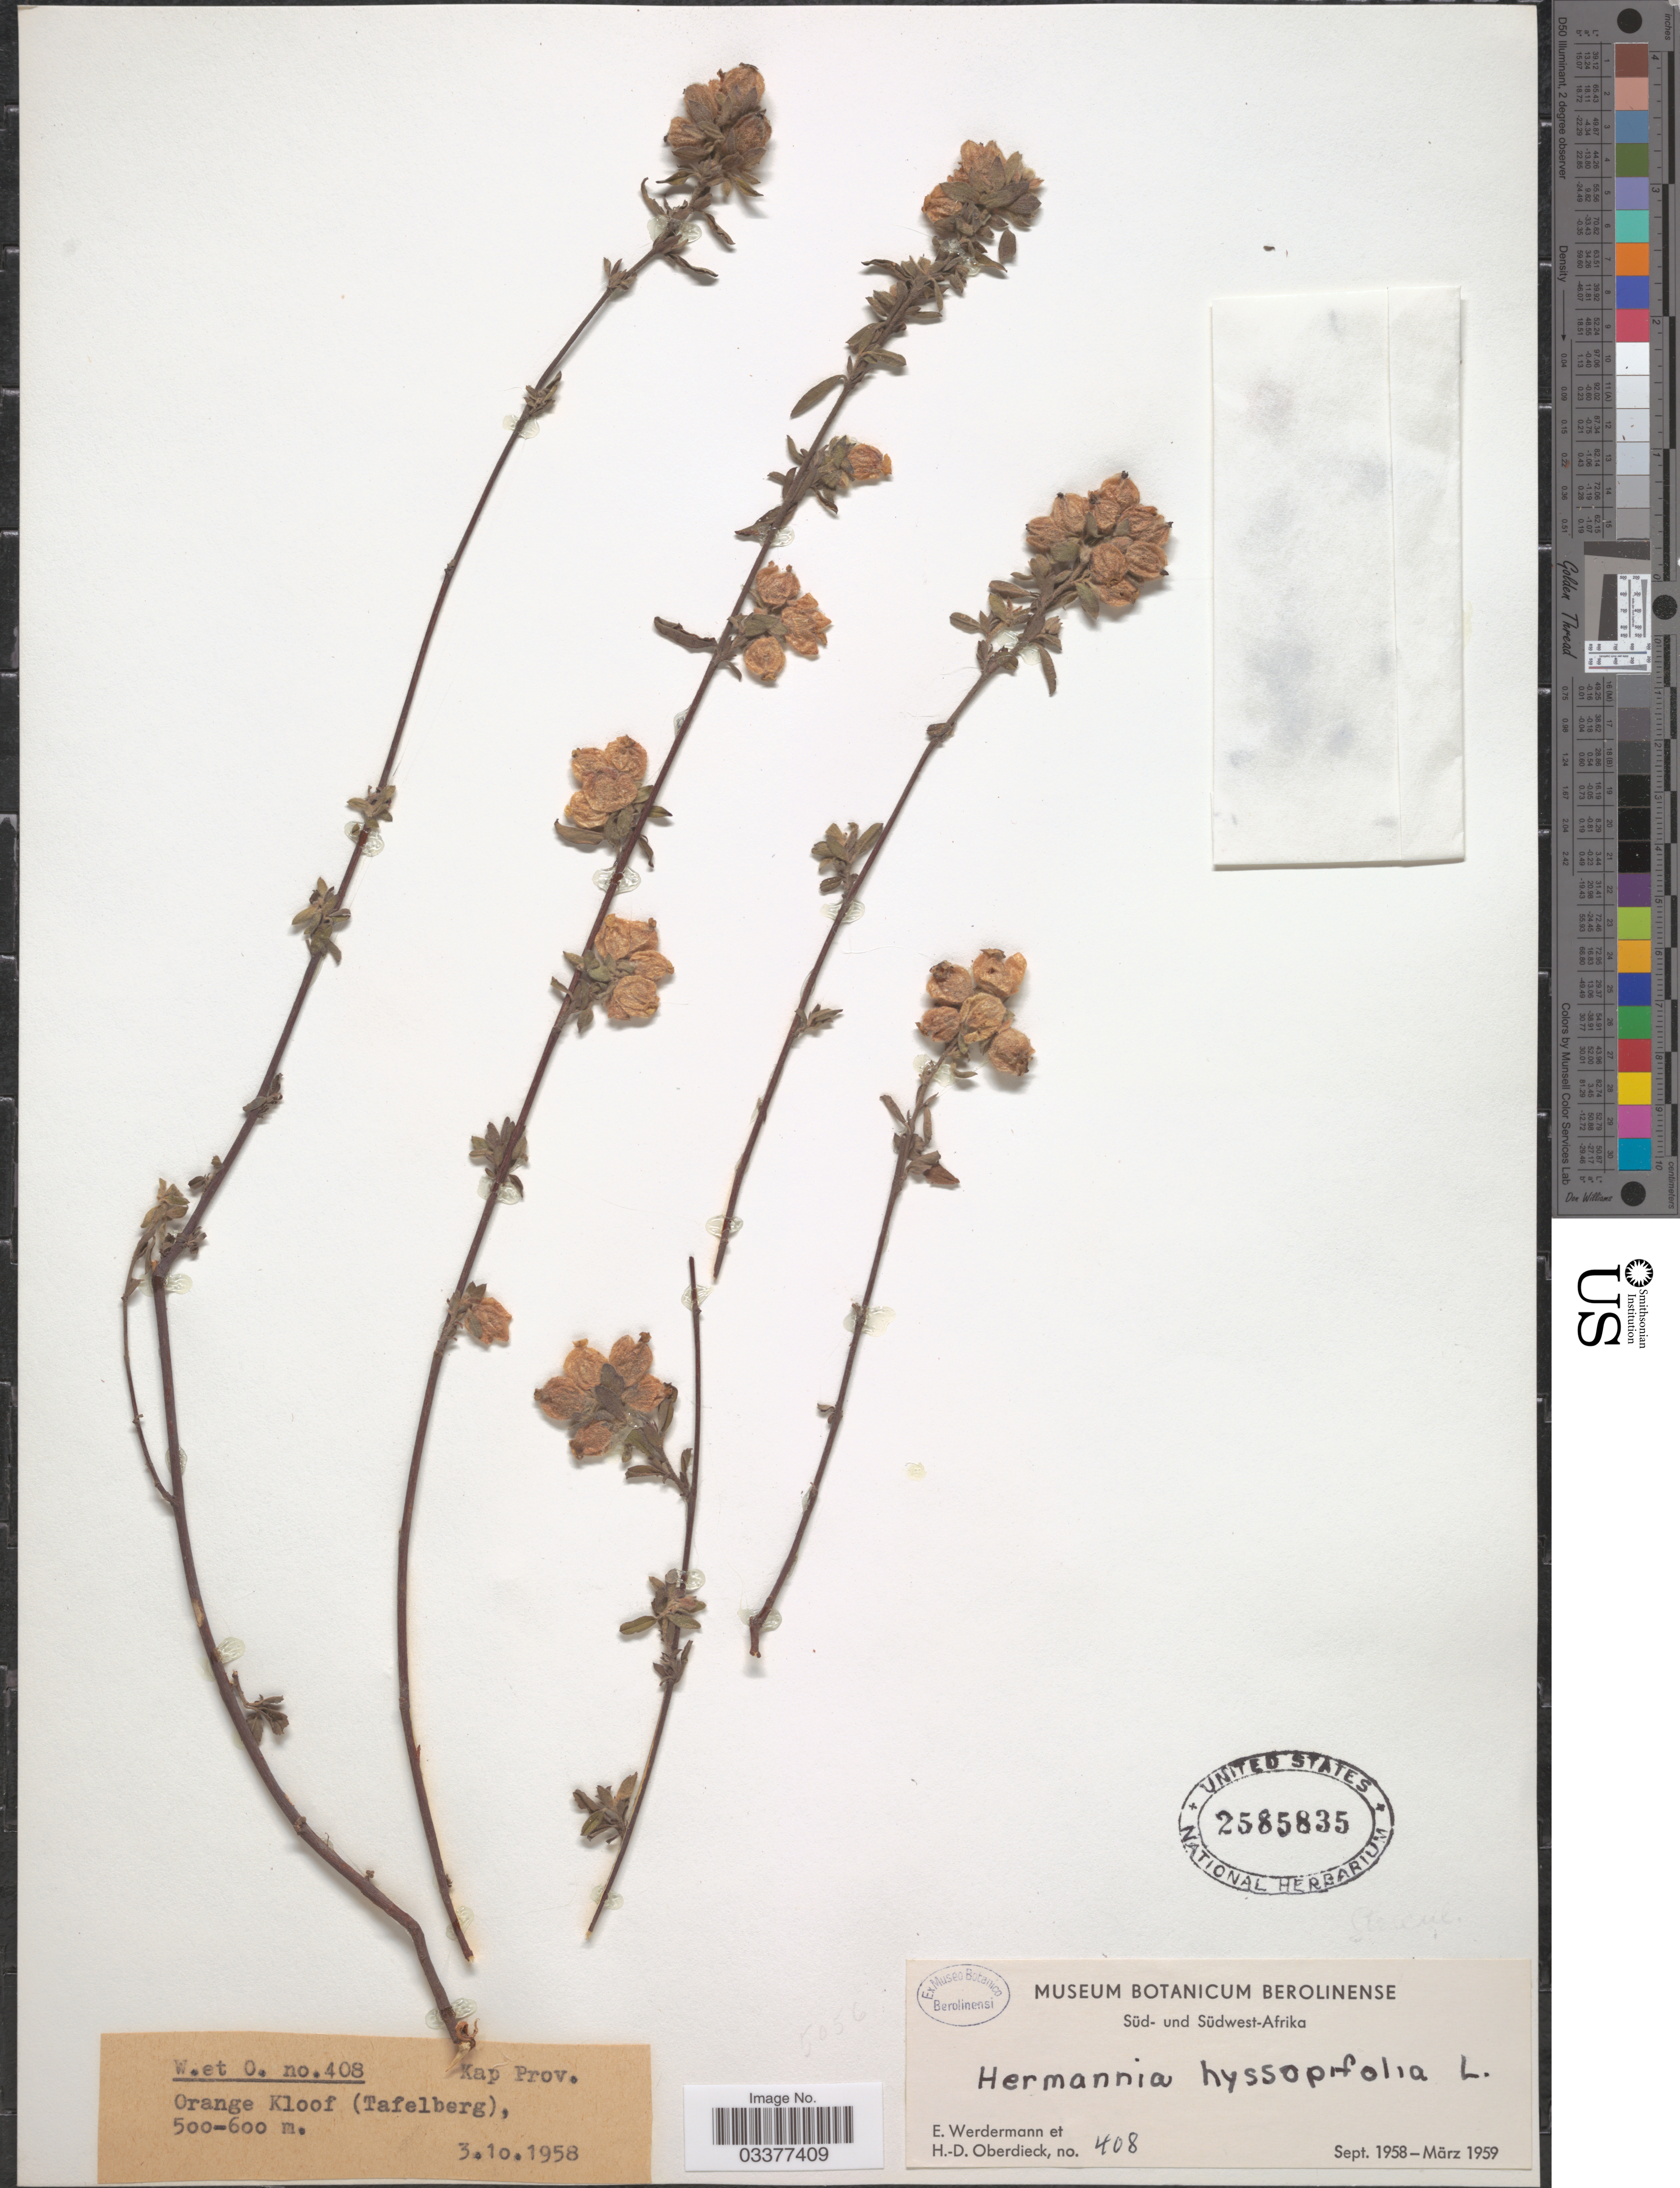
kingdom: Plantae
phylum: Tracheophyta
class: Magnoliopsida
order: Malvales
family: Malvaceae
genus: Hermannia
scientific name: Hermannia hyssopifolia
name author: L.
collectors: E. Werdermann & H. Oberdieck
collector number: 408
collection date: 1958-10-03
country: South Africa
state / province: Western Cape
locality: Kap Prov. Orange Kloof (Tafelberg).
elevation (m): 500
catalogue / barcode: US 2585835